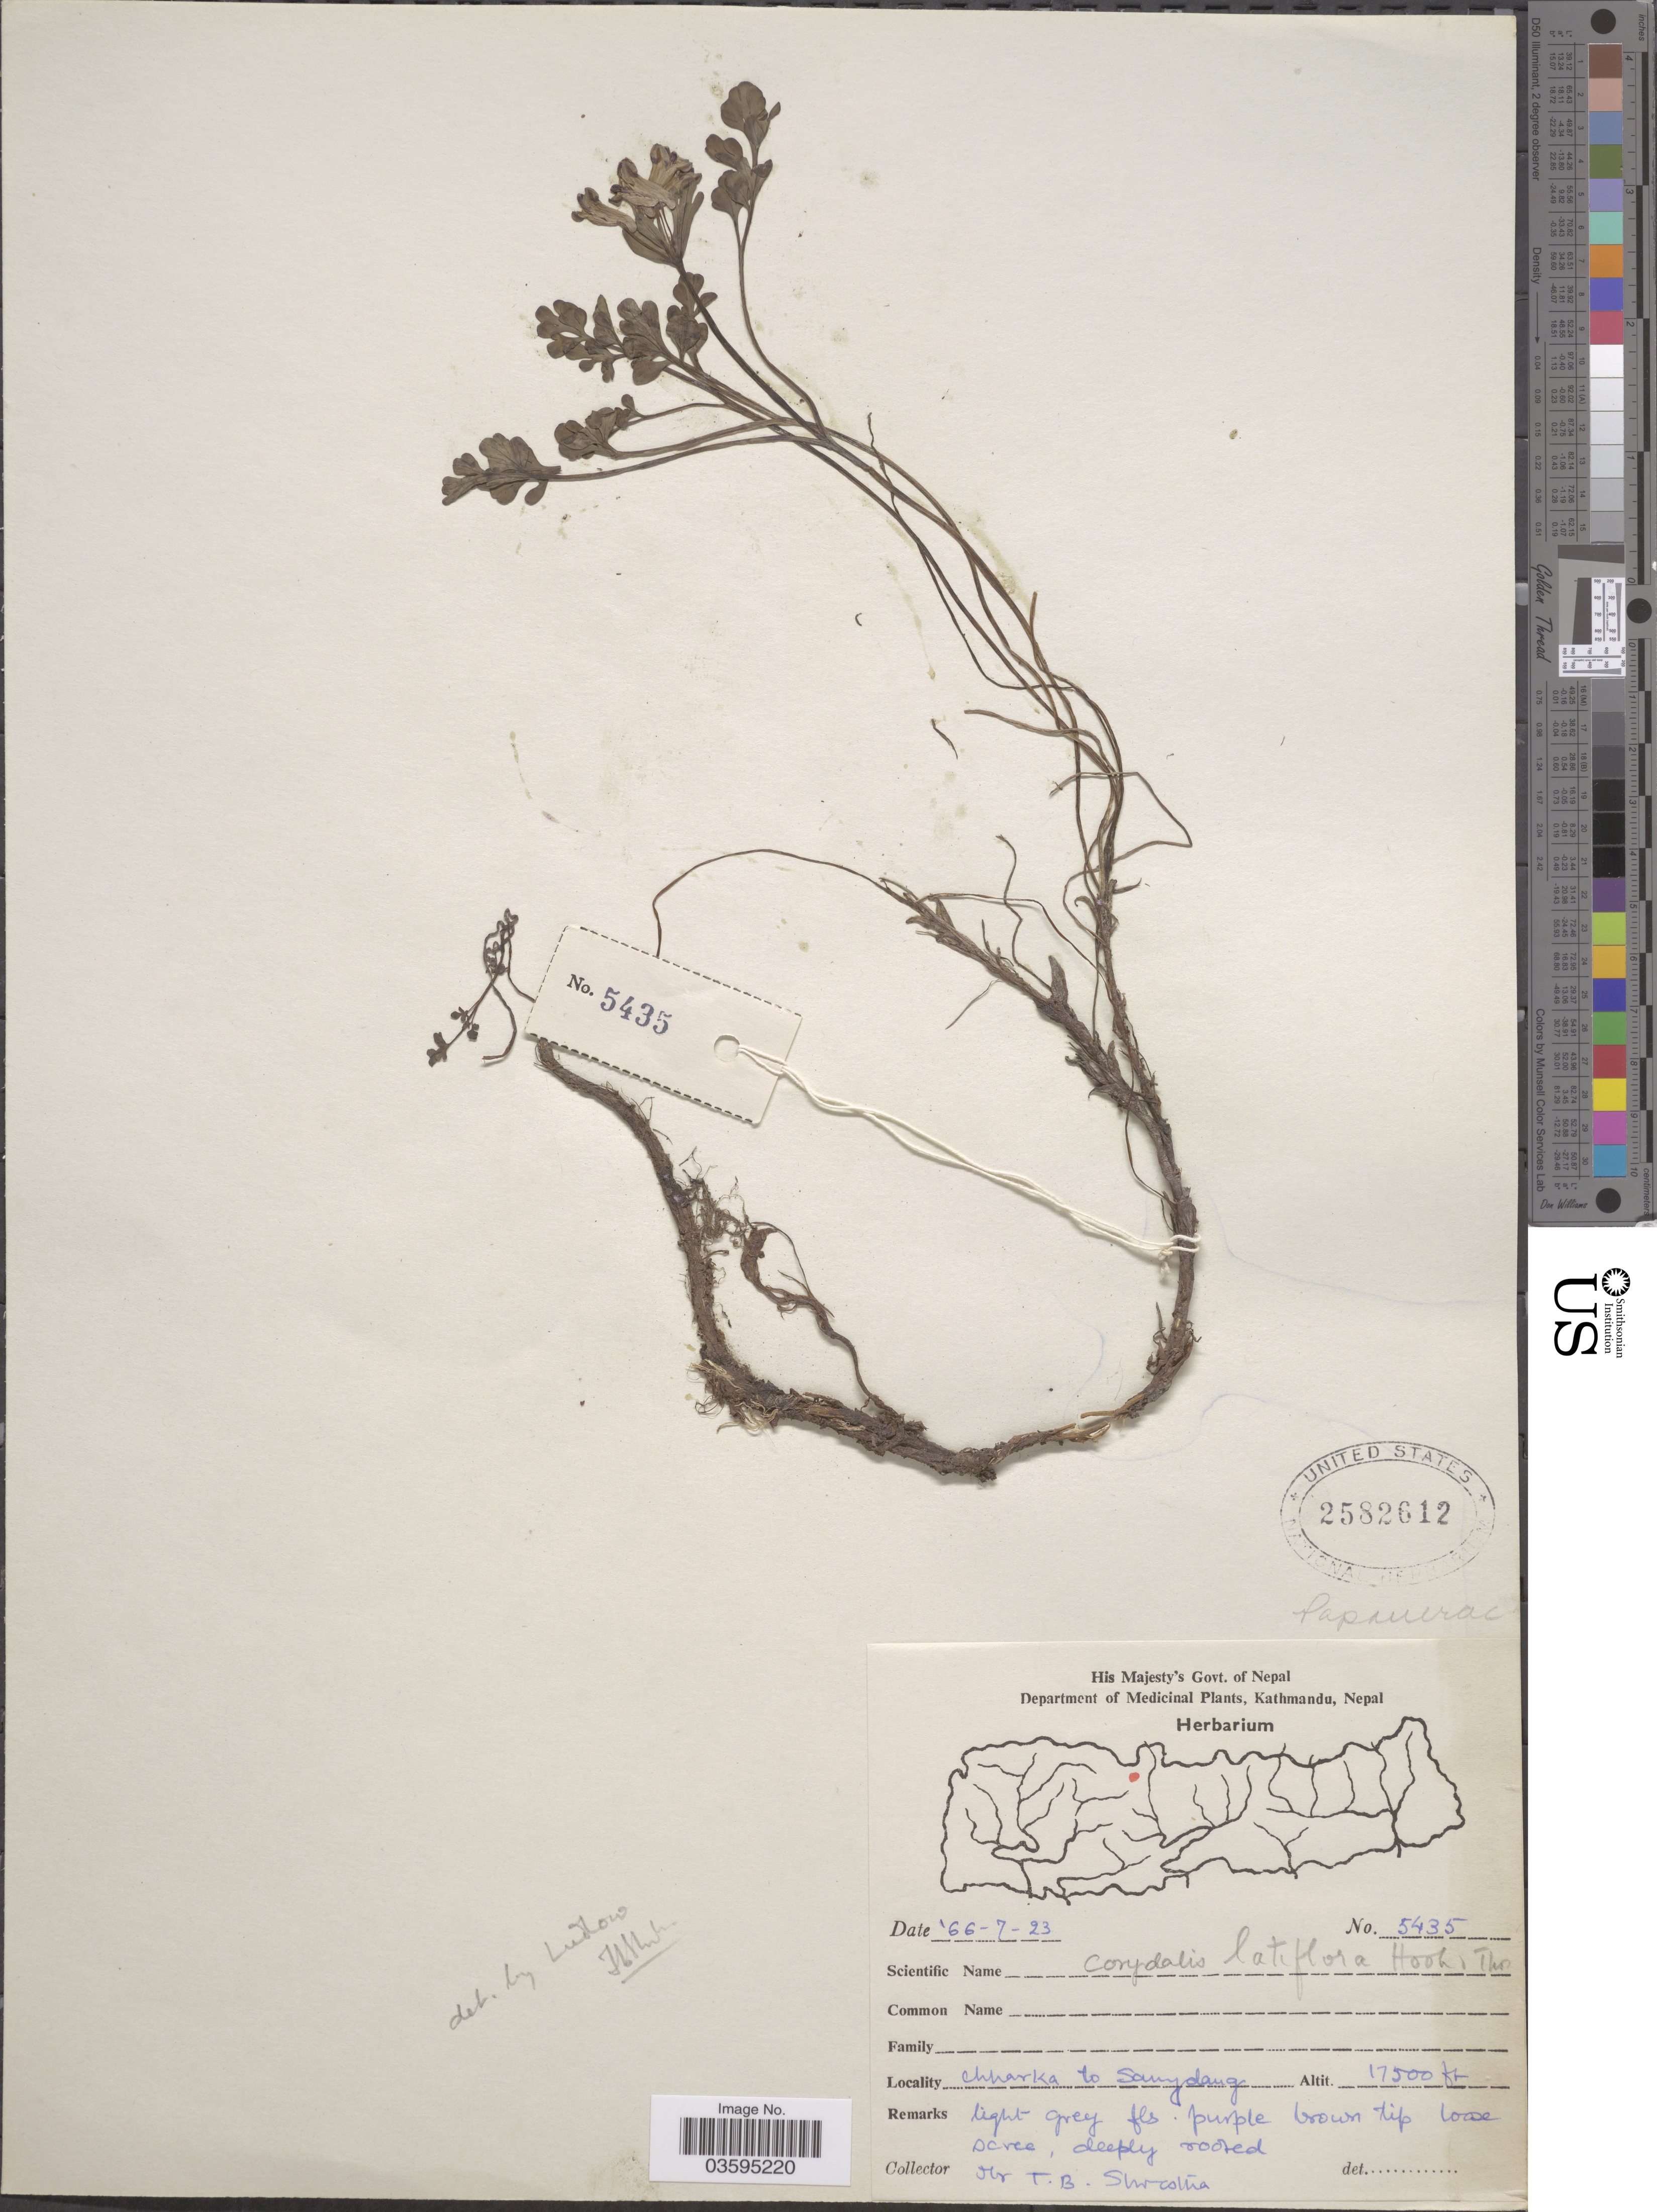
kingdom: Plantae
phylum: Tracheophyta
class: Magnoliopsida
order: Ranunculales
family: Papaveraceae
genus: Corydalis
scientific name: Corydalis latiflora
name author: Hook. f. & Thomson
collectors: T. B. Shrestha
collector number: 5435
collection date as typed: Transcribed d/m/y: 23/7/66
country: Nepal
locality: Chharka to Sangdang. [interpreted]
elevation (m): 5334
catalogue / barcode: US 2582612